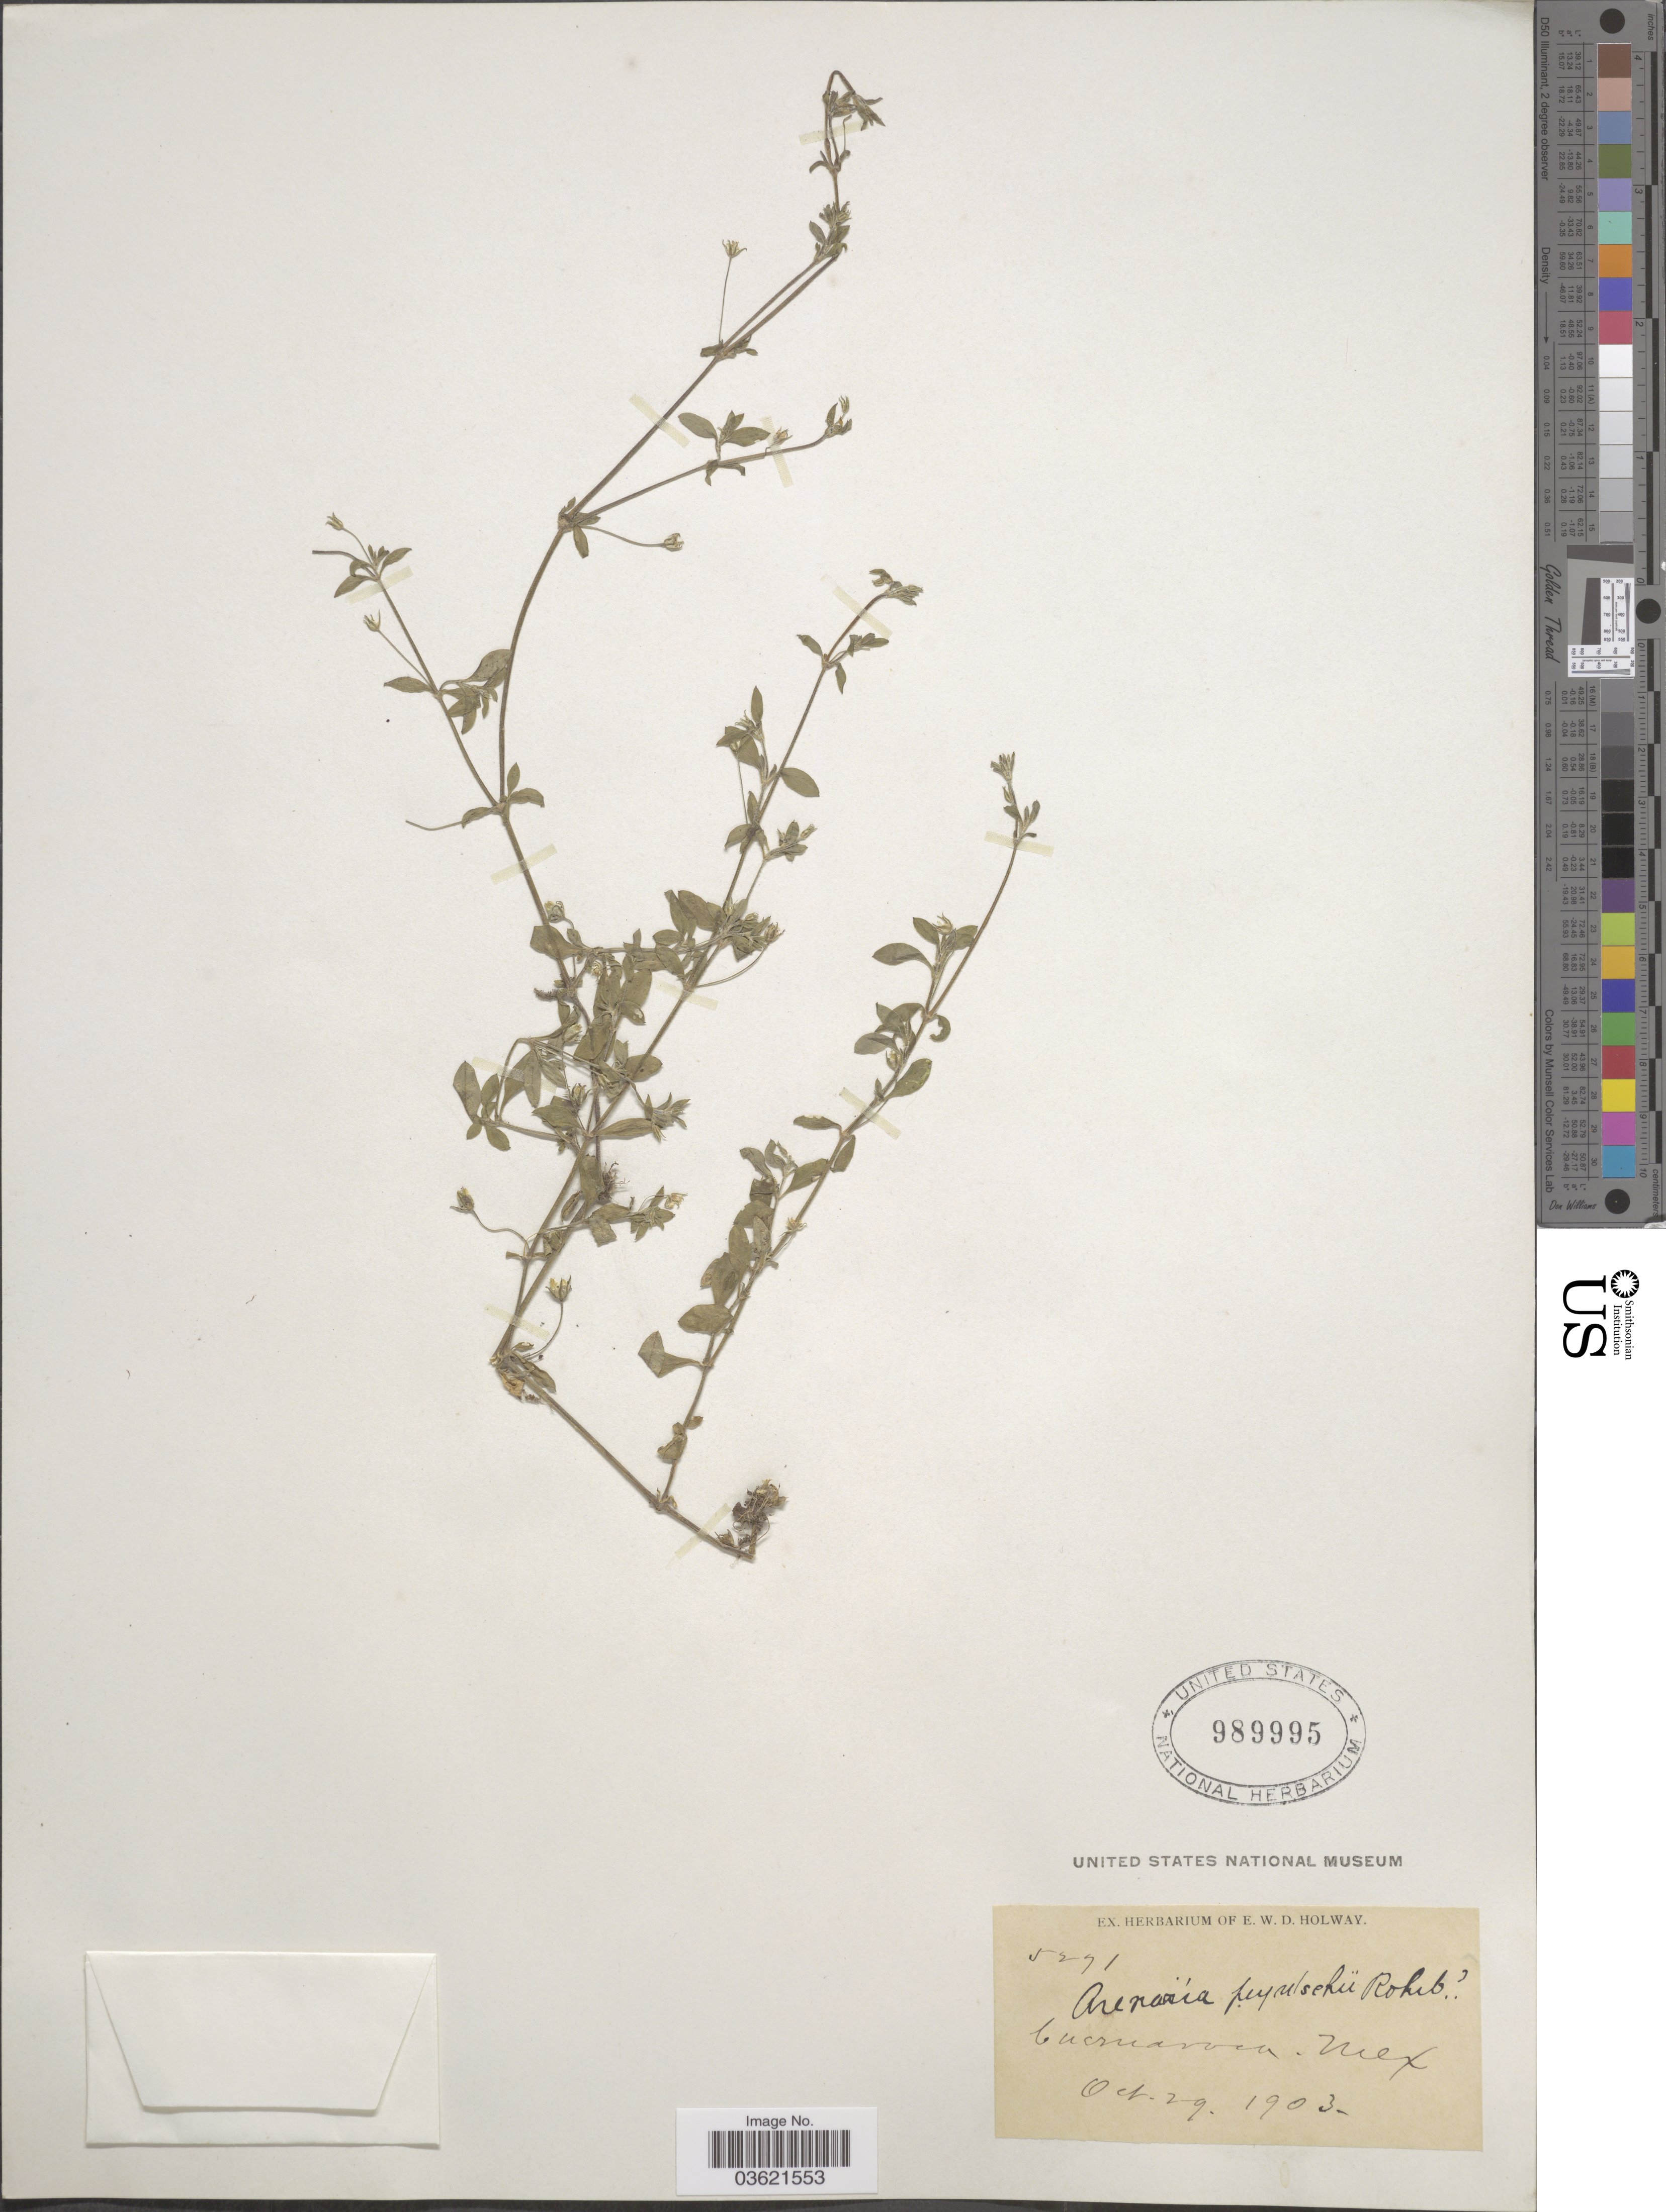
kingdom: Plantae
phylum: Tracheophyta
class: Magnoliopsida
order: Caryophyllales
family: Caryophyllaceae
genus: Arenaria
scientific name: Arenaria lanuginosa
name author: (Michx.) Rohrb.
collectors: ex herb. E.W.D. Holway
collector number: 5291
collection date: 1903-10-29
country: Mexico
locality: Cuernavaca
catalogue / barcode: US 989995